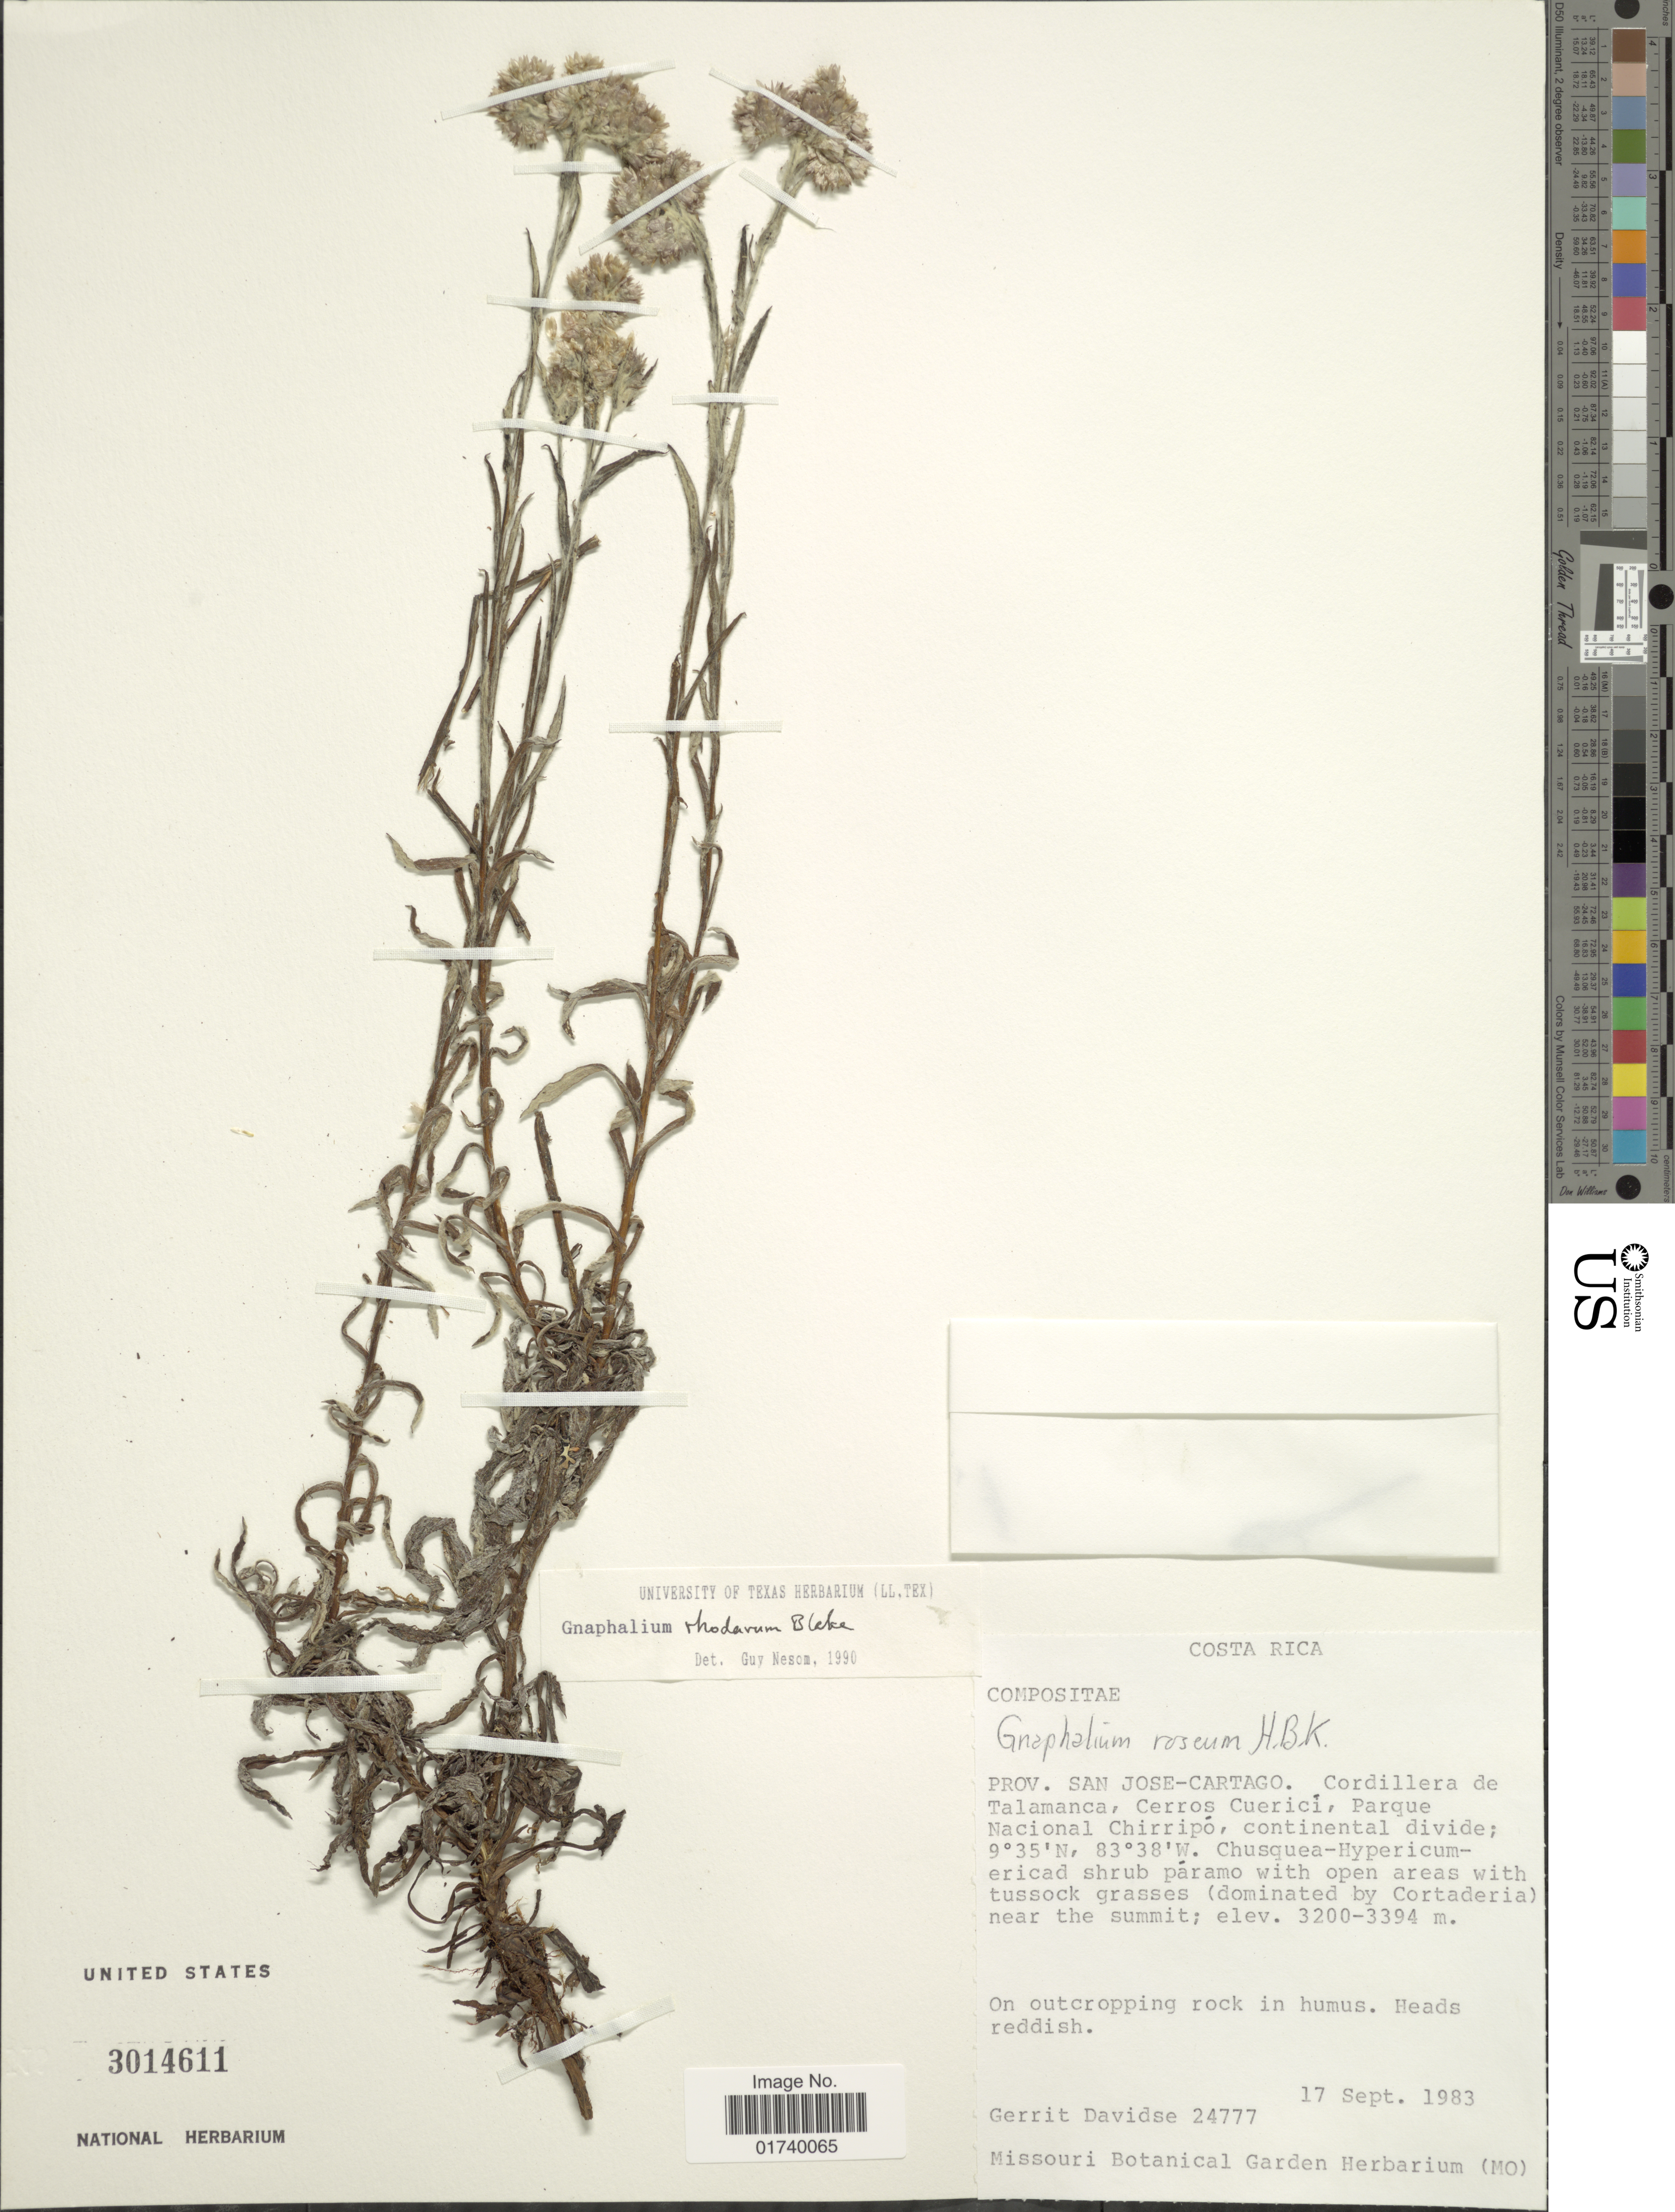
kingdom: Plantae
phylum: Tracheophyta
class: Magnoliopsida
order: Asterales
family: Asteraceae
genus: Pseudognaphalium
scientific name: Pseudognaphalium pruskii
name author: G.L. Nesom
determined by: Nesom, Guy L.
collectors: G. Davidse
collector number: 24777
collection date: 1983-09-17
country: Costa Rica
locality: Prov. San Jose - Cartago, Cordillera de Talamanca, Cerro Cuerici, Parque Nacional Chirripo.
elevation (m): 3200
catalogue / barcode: US 3014611